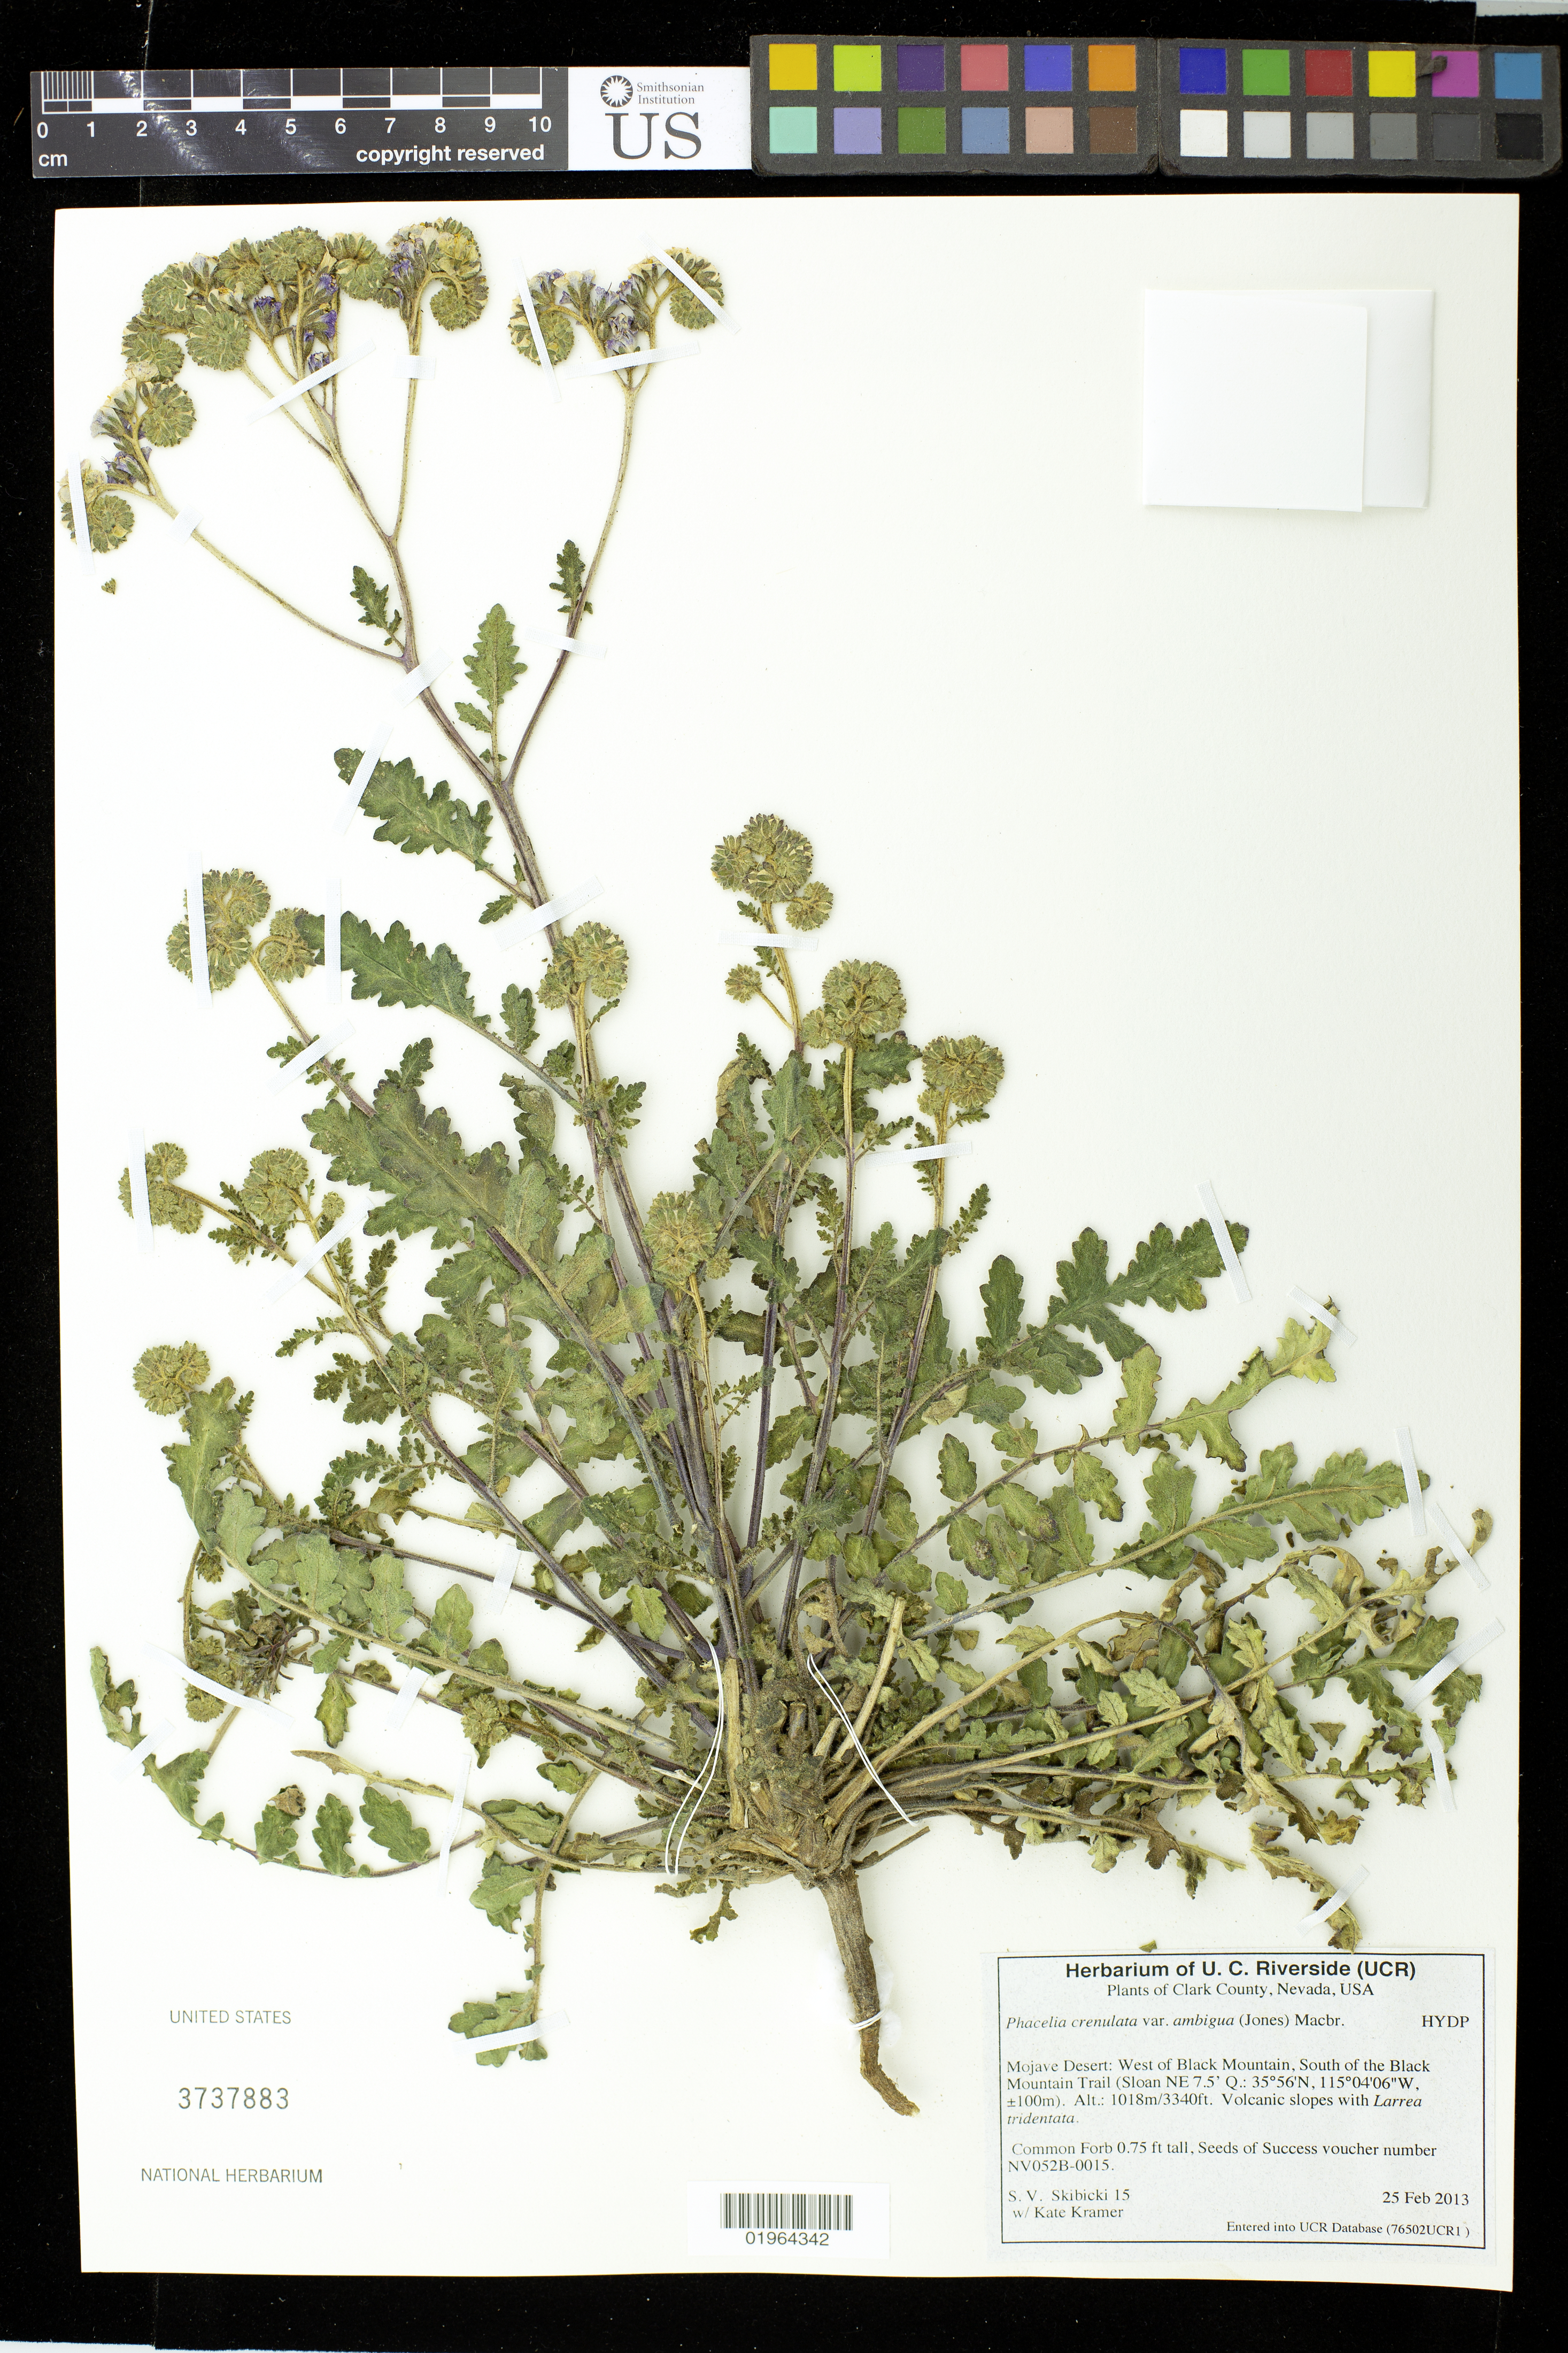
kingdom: Plantae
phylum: Tracheophyta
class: Magnoliopsida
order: Boraginales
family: Hydrophyllaceae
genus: Phacelia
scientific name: Phacelia crenulata var. ambigua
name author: (M.E. Jones) J.F. Macbr.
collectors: S. Skibicki & K. Kramer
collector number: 15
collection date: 2013-02-25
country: United States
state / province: Nevada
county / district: Clark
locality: Mojave Desert, south of the Black Mountain Trail, west of Black Mountain (Sloan)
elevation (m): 1018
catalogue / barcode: US 3737883